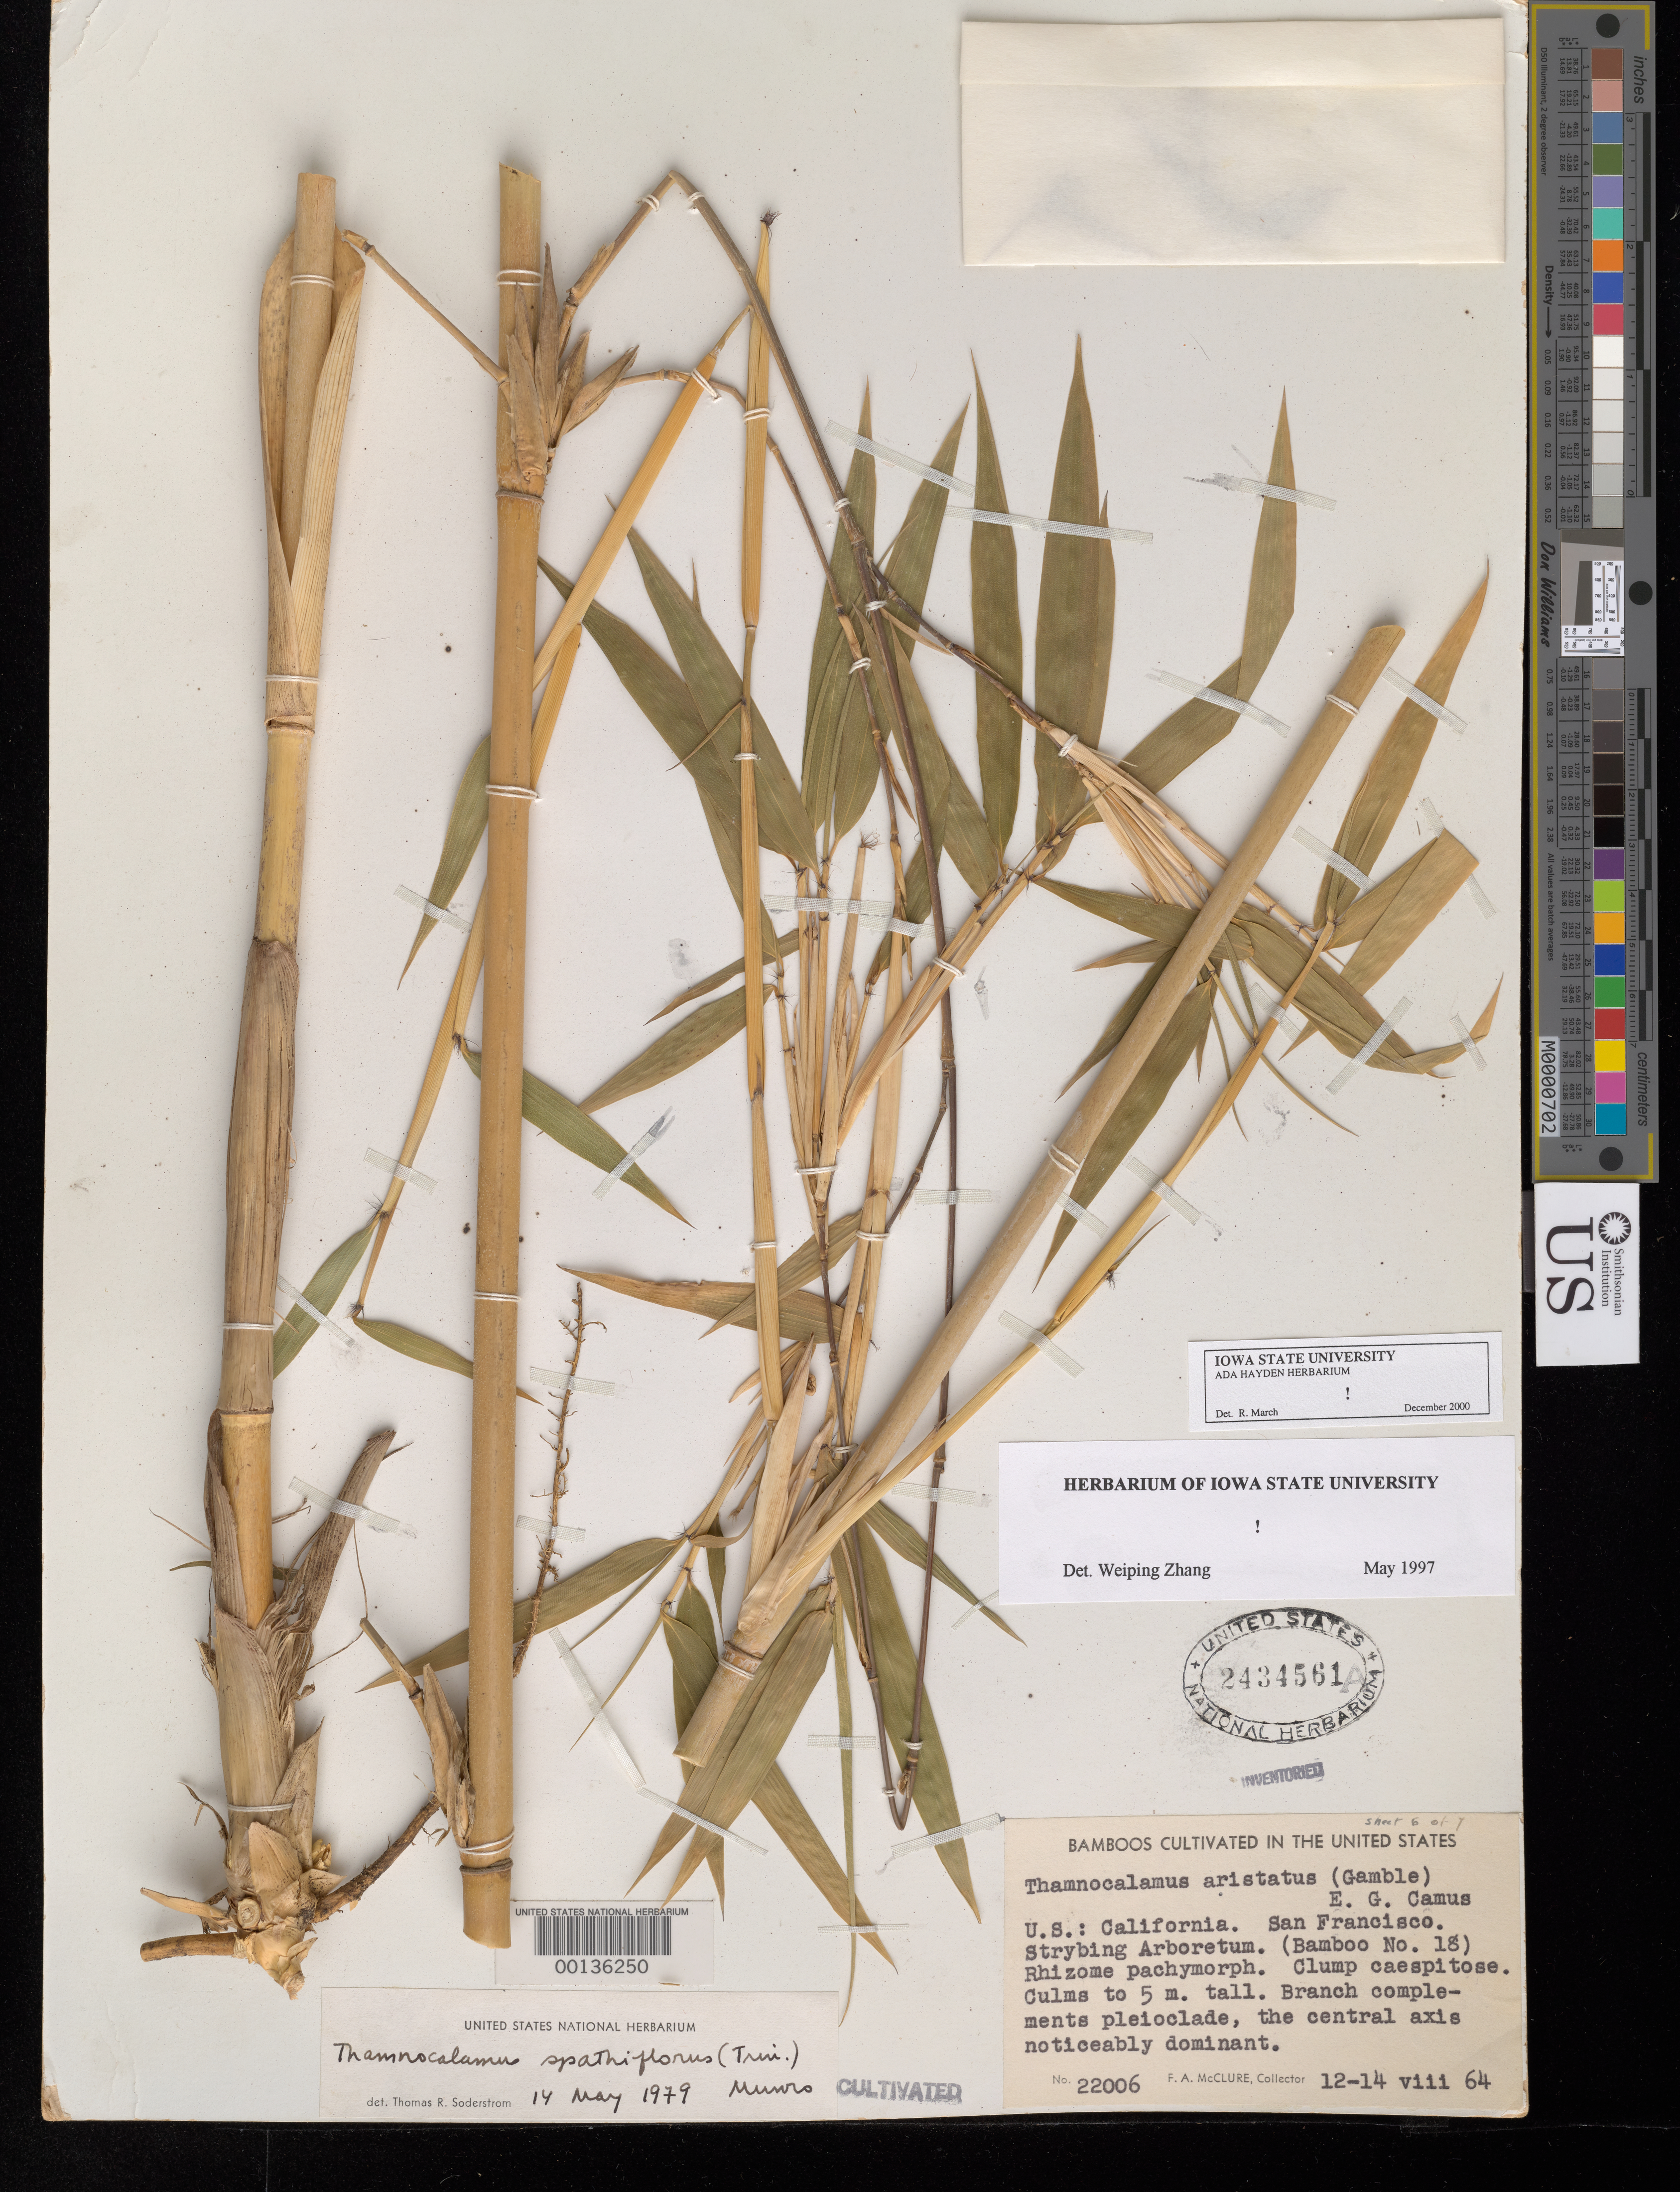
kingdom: Plantae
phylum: Tracheophyta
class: Liliopsida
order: Poales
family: Poaceae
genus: Thamnocalamus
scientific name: Thamnocalamus spathiflorus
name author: (Trin.) Munro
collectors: F. A. McClure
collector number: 22006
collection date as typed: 12 Aug 1964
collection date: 1964-08-12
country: United States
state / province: California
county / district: San Francisco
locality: San francisco, strybing arboretum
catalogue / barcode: US 2434561A